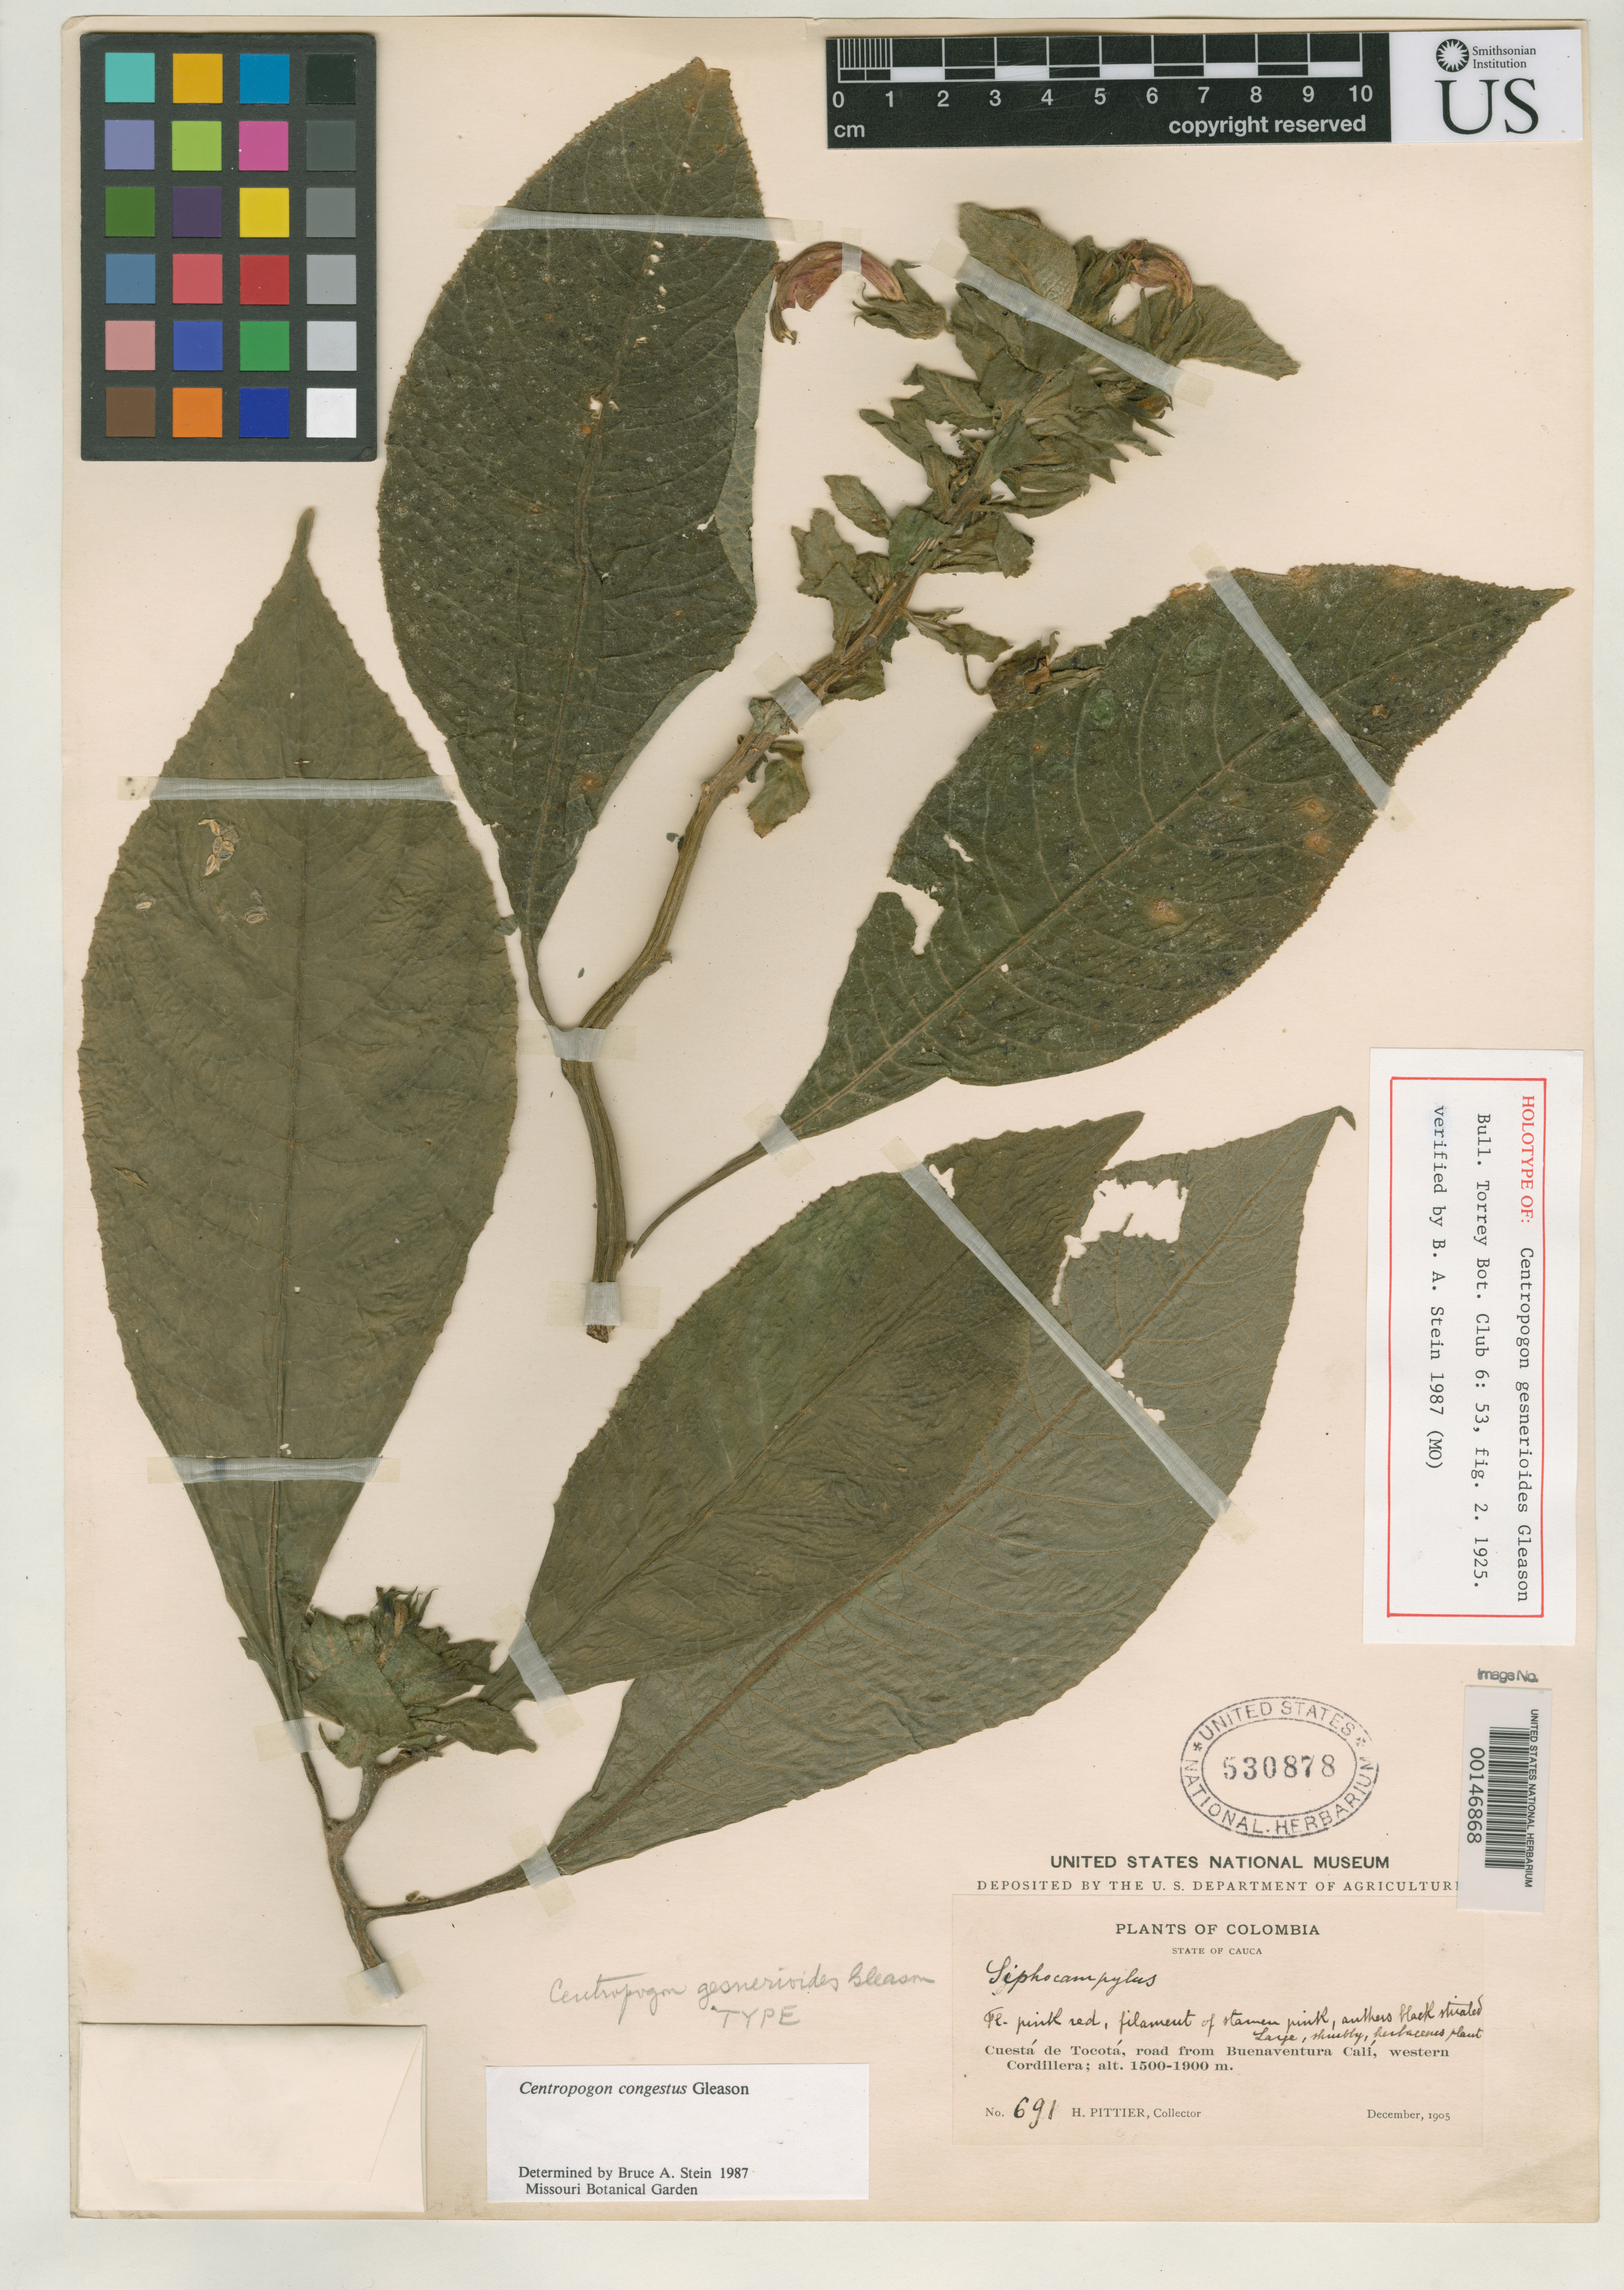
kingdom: Plantae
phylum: Tracheophyta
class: Magnoliopsida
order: Asterales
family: Campanulaceae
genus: Centropogon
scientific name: Centropogon gesnerioides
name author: Gleason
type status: Type Collection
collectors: H. F. Pittier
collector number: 691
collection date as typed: Dec 1905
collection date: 1905-12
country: Colombia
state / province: Valle del Cauca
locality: Cuesta de Tocota.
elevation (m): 1500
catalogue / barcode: US 530878